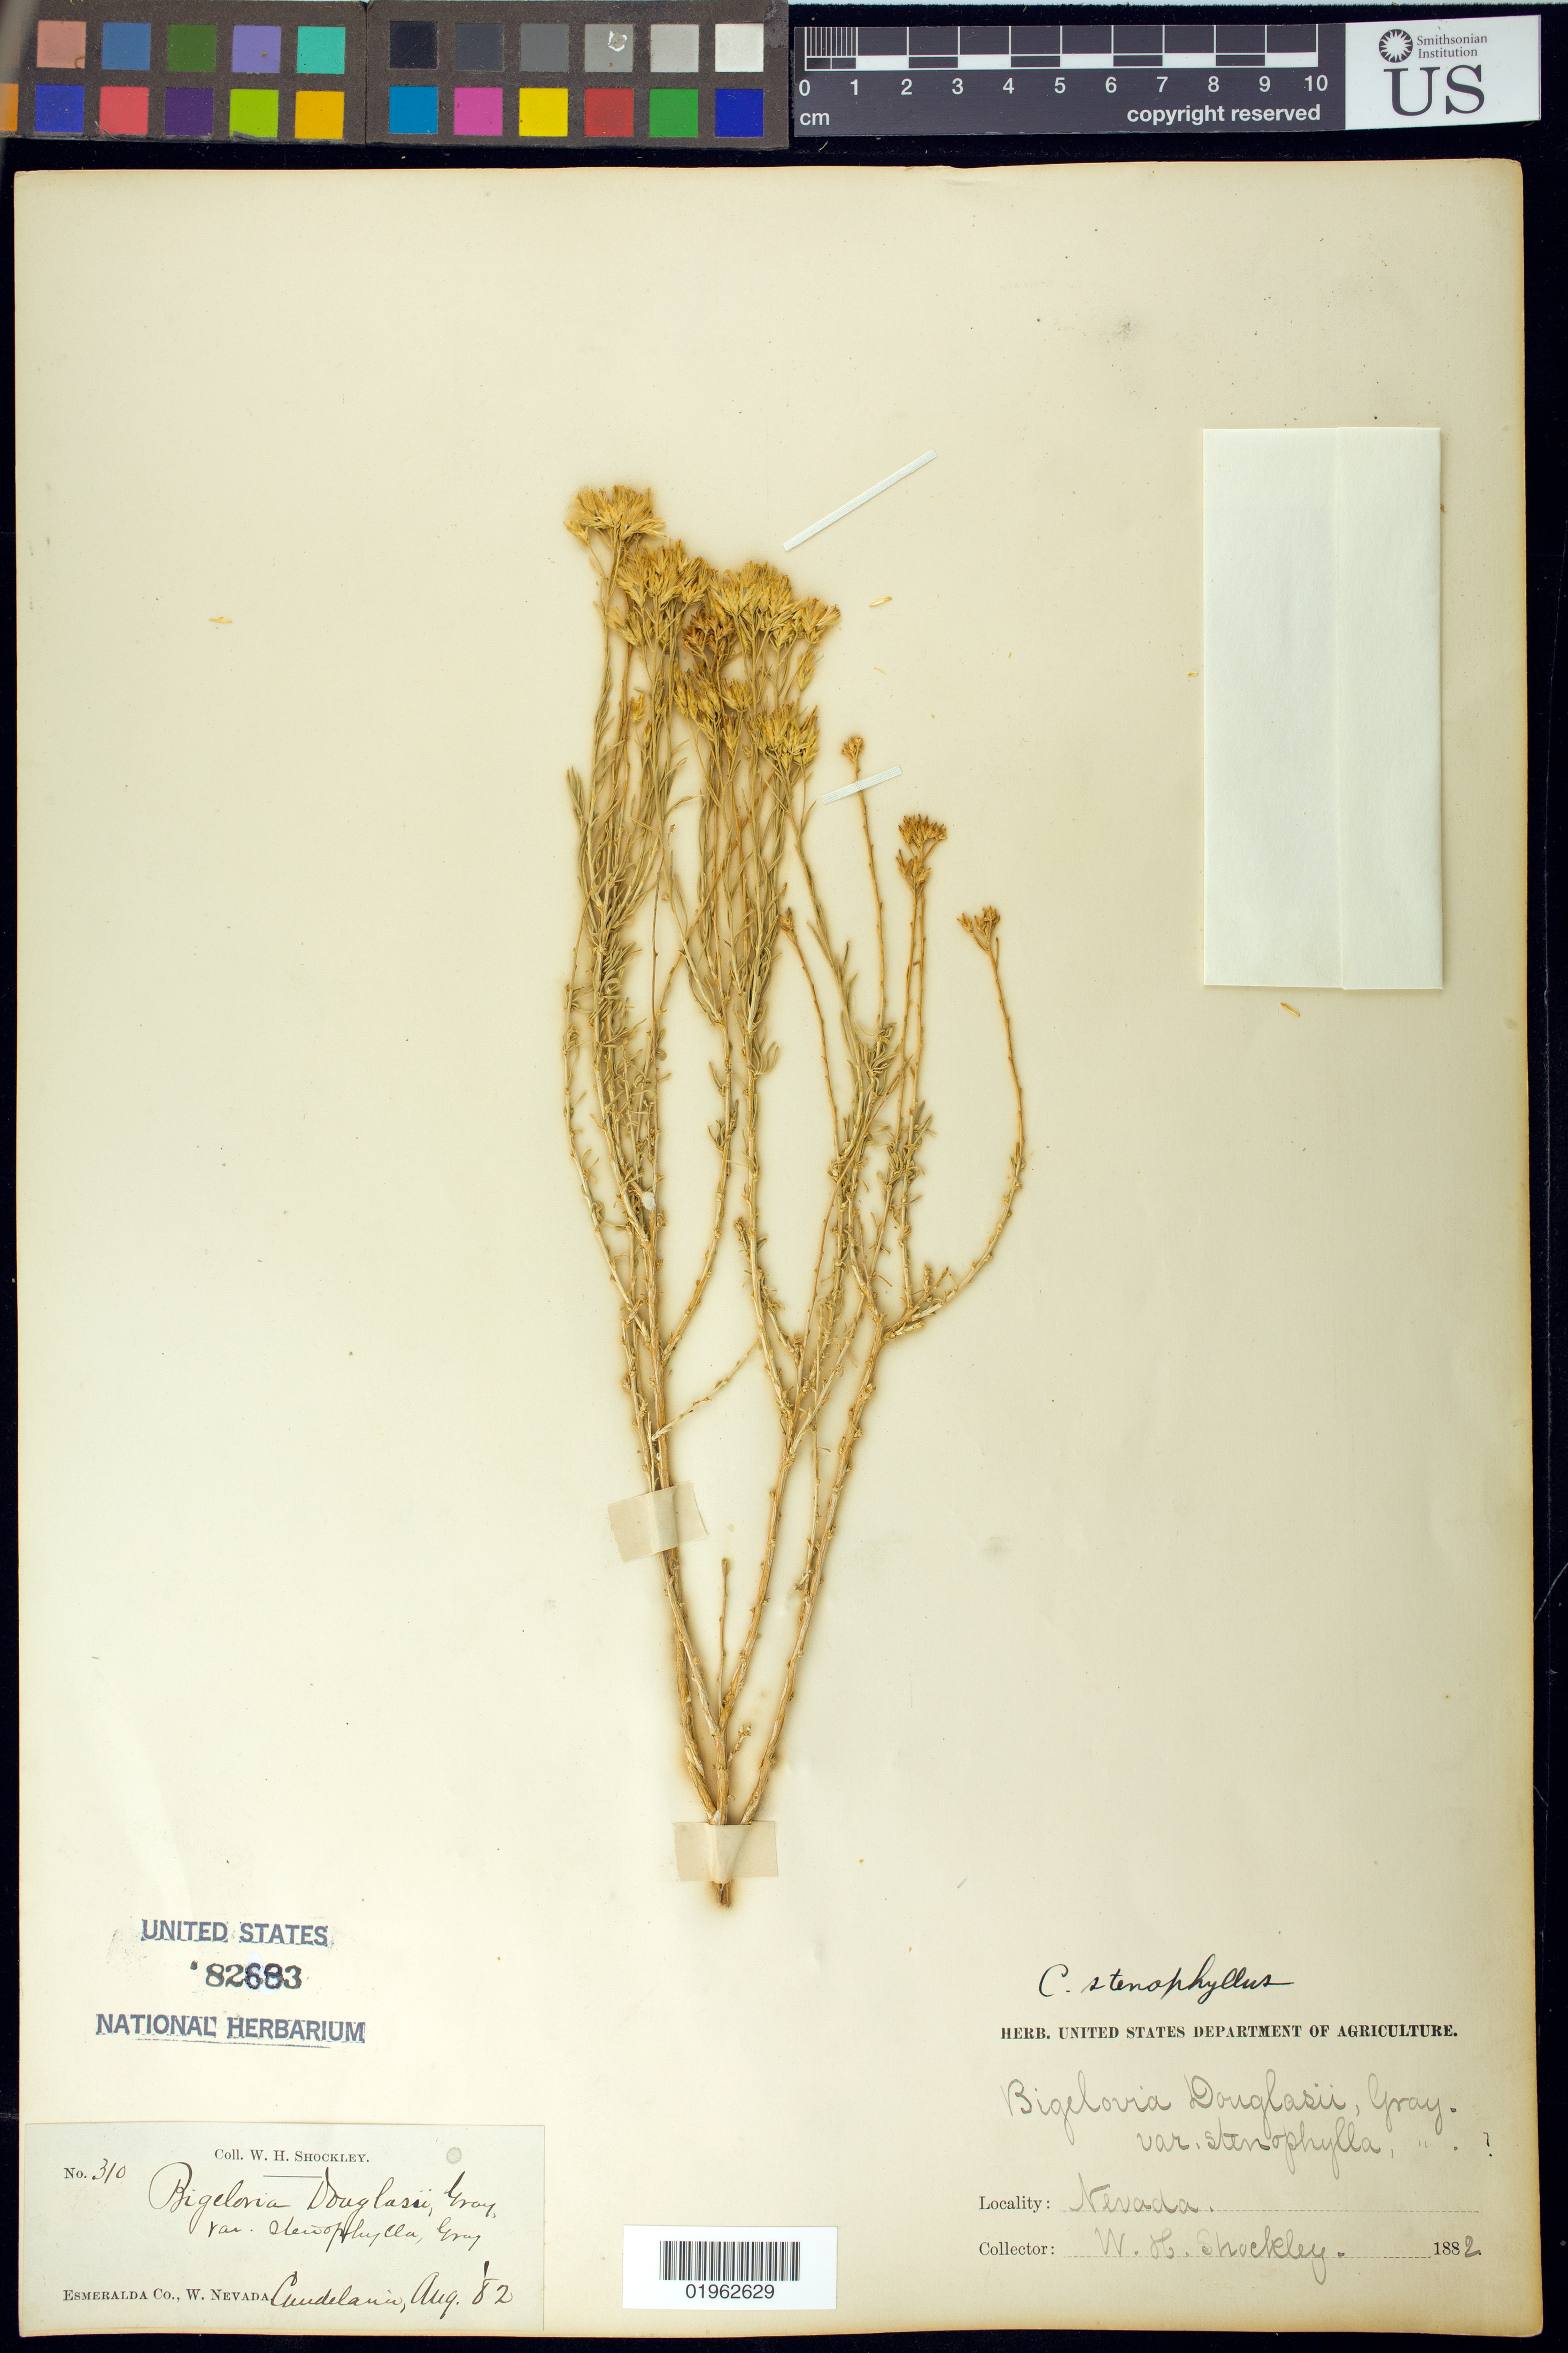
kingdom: Plantae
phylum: Tracheophyta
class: Magnoliopsida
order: Asterales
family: Asteraceae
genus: Bigelowia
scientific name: Bigelowia douglasii var. stenophylla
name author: A. Gray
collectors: W. Shockley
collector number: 310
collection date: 1882-08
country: United States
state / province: Nevada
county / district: Esmeralda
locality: Candelaria.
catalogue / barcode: US 82683